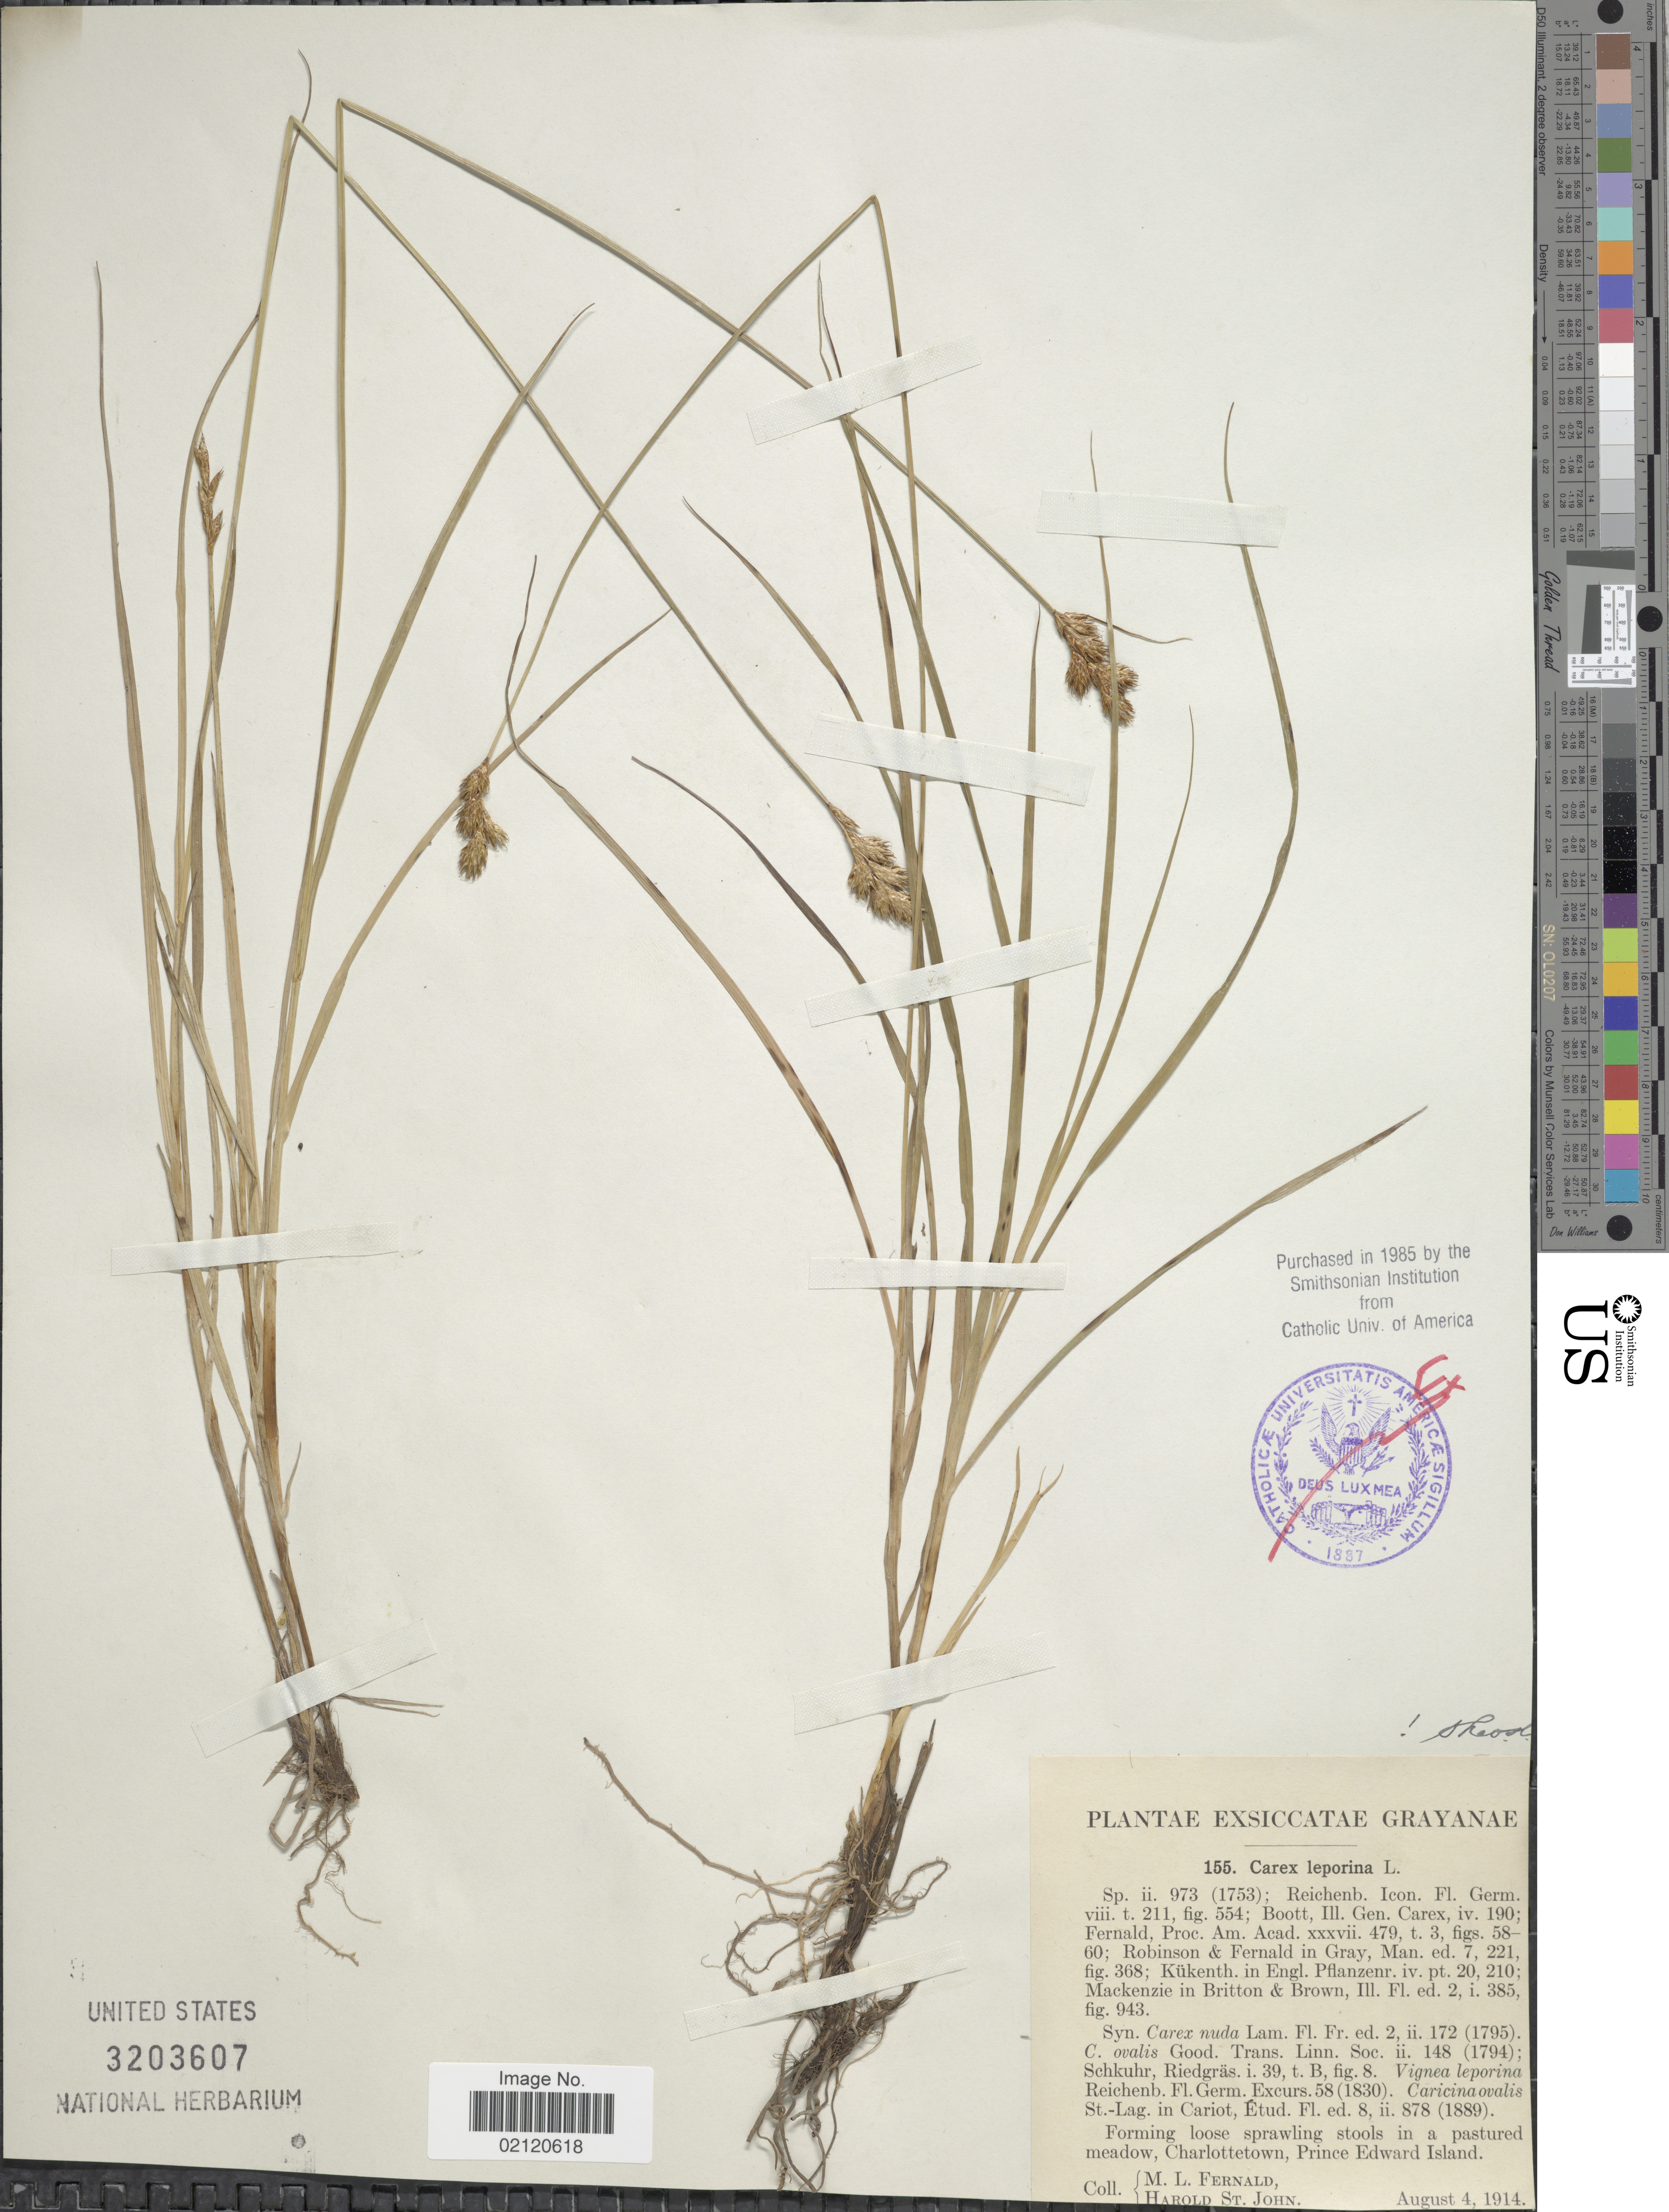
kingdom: Plantae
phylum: Tracheophyta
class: Liliopsida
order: Poales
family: Cyperaceae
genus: Carex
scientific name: Carex leporina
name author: L.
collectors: M. L. Fernald & H. St. John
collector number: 155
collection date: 1914-08-04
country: Canada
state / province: Prince Edward Island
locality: Grayanae, Forming losse sprawling stools in a pastured meadow, Charlottetown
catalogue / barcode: US 3203607